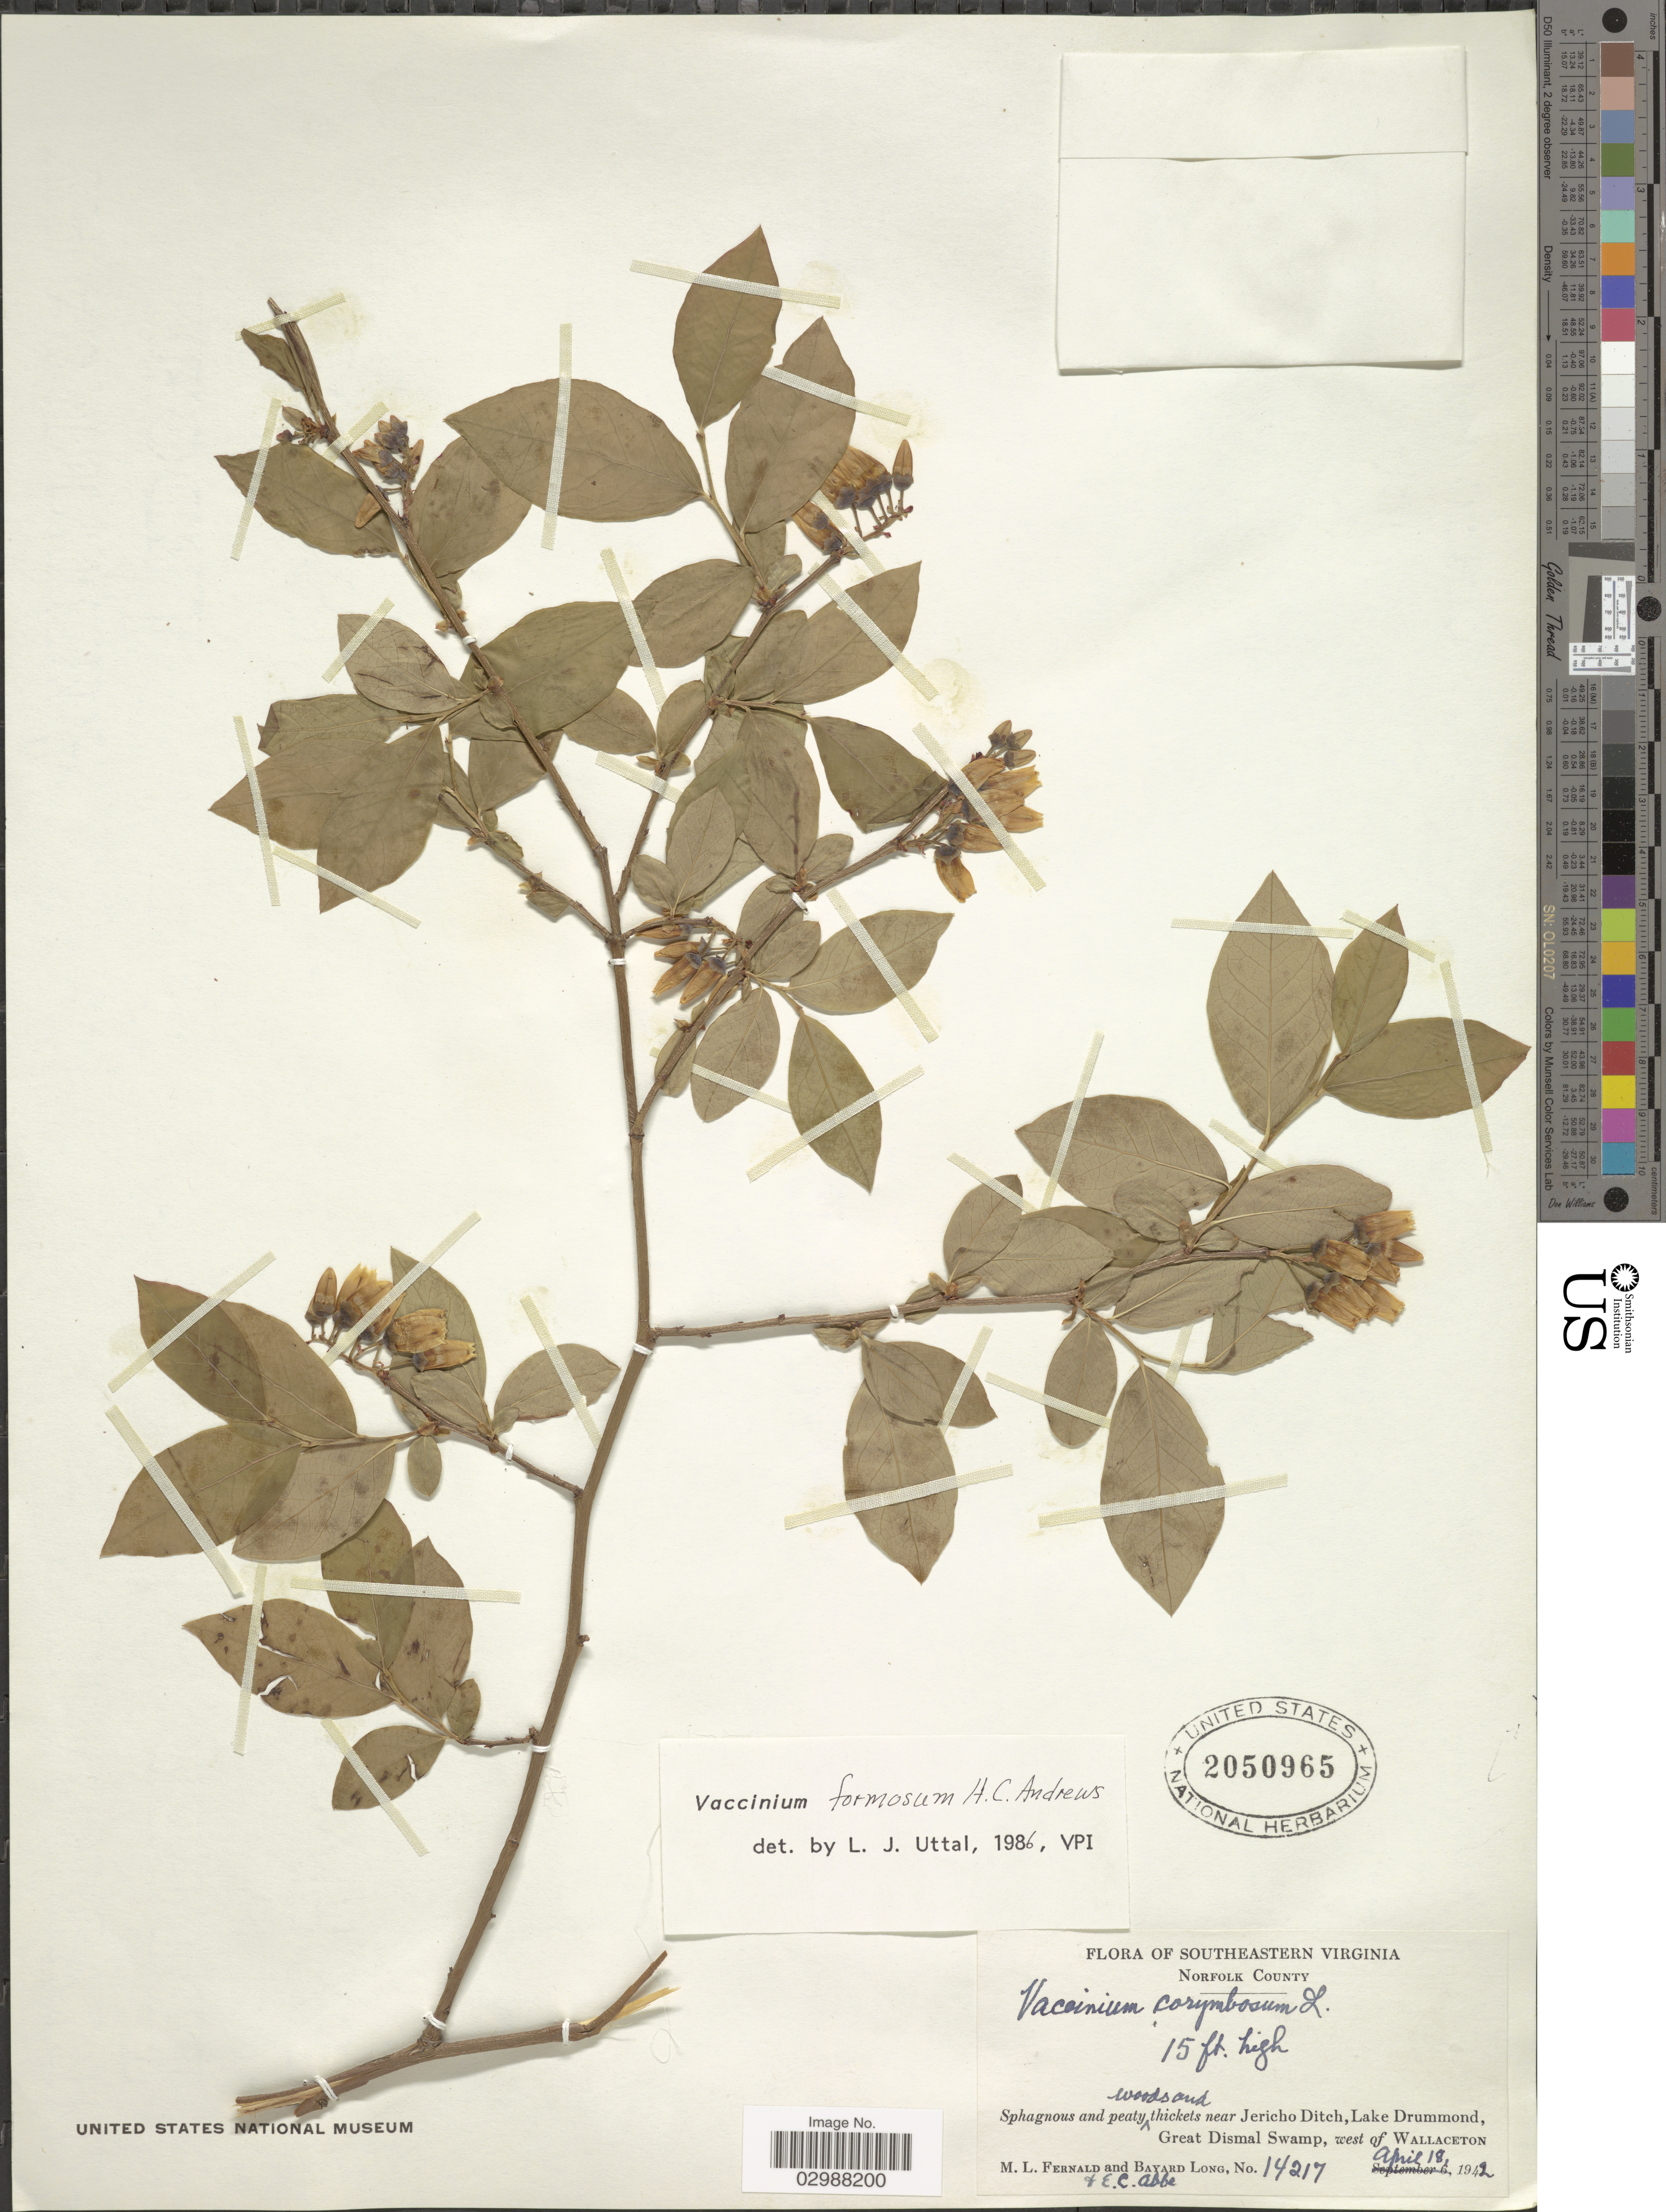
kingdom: Plantae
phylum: Tracheophyta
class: Magnoliopsida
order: Ericales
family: Ericaceae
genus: Vaccinium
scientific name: Vaccinium formosum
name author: Andrews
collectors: M. L. Fernald, B. Long & E. C. Abbe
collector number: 14217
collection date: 1942-04-18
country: United States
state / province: Virginia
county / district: City of Norfolk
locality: Southeastern Virginia. Norfolk County. Thickets near Jericho Ditch, Lake Drummond, Great Dismal Swamp, west of Wallaceton.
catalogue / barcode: US 2050965